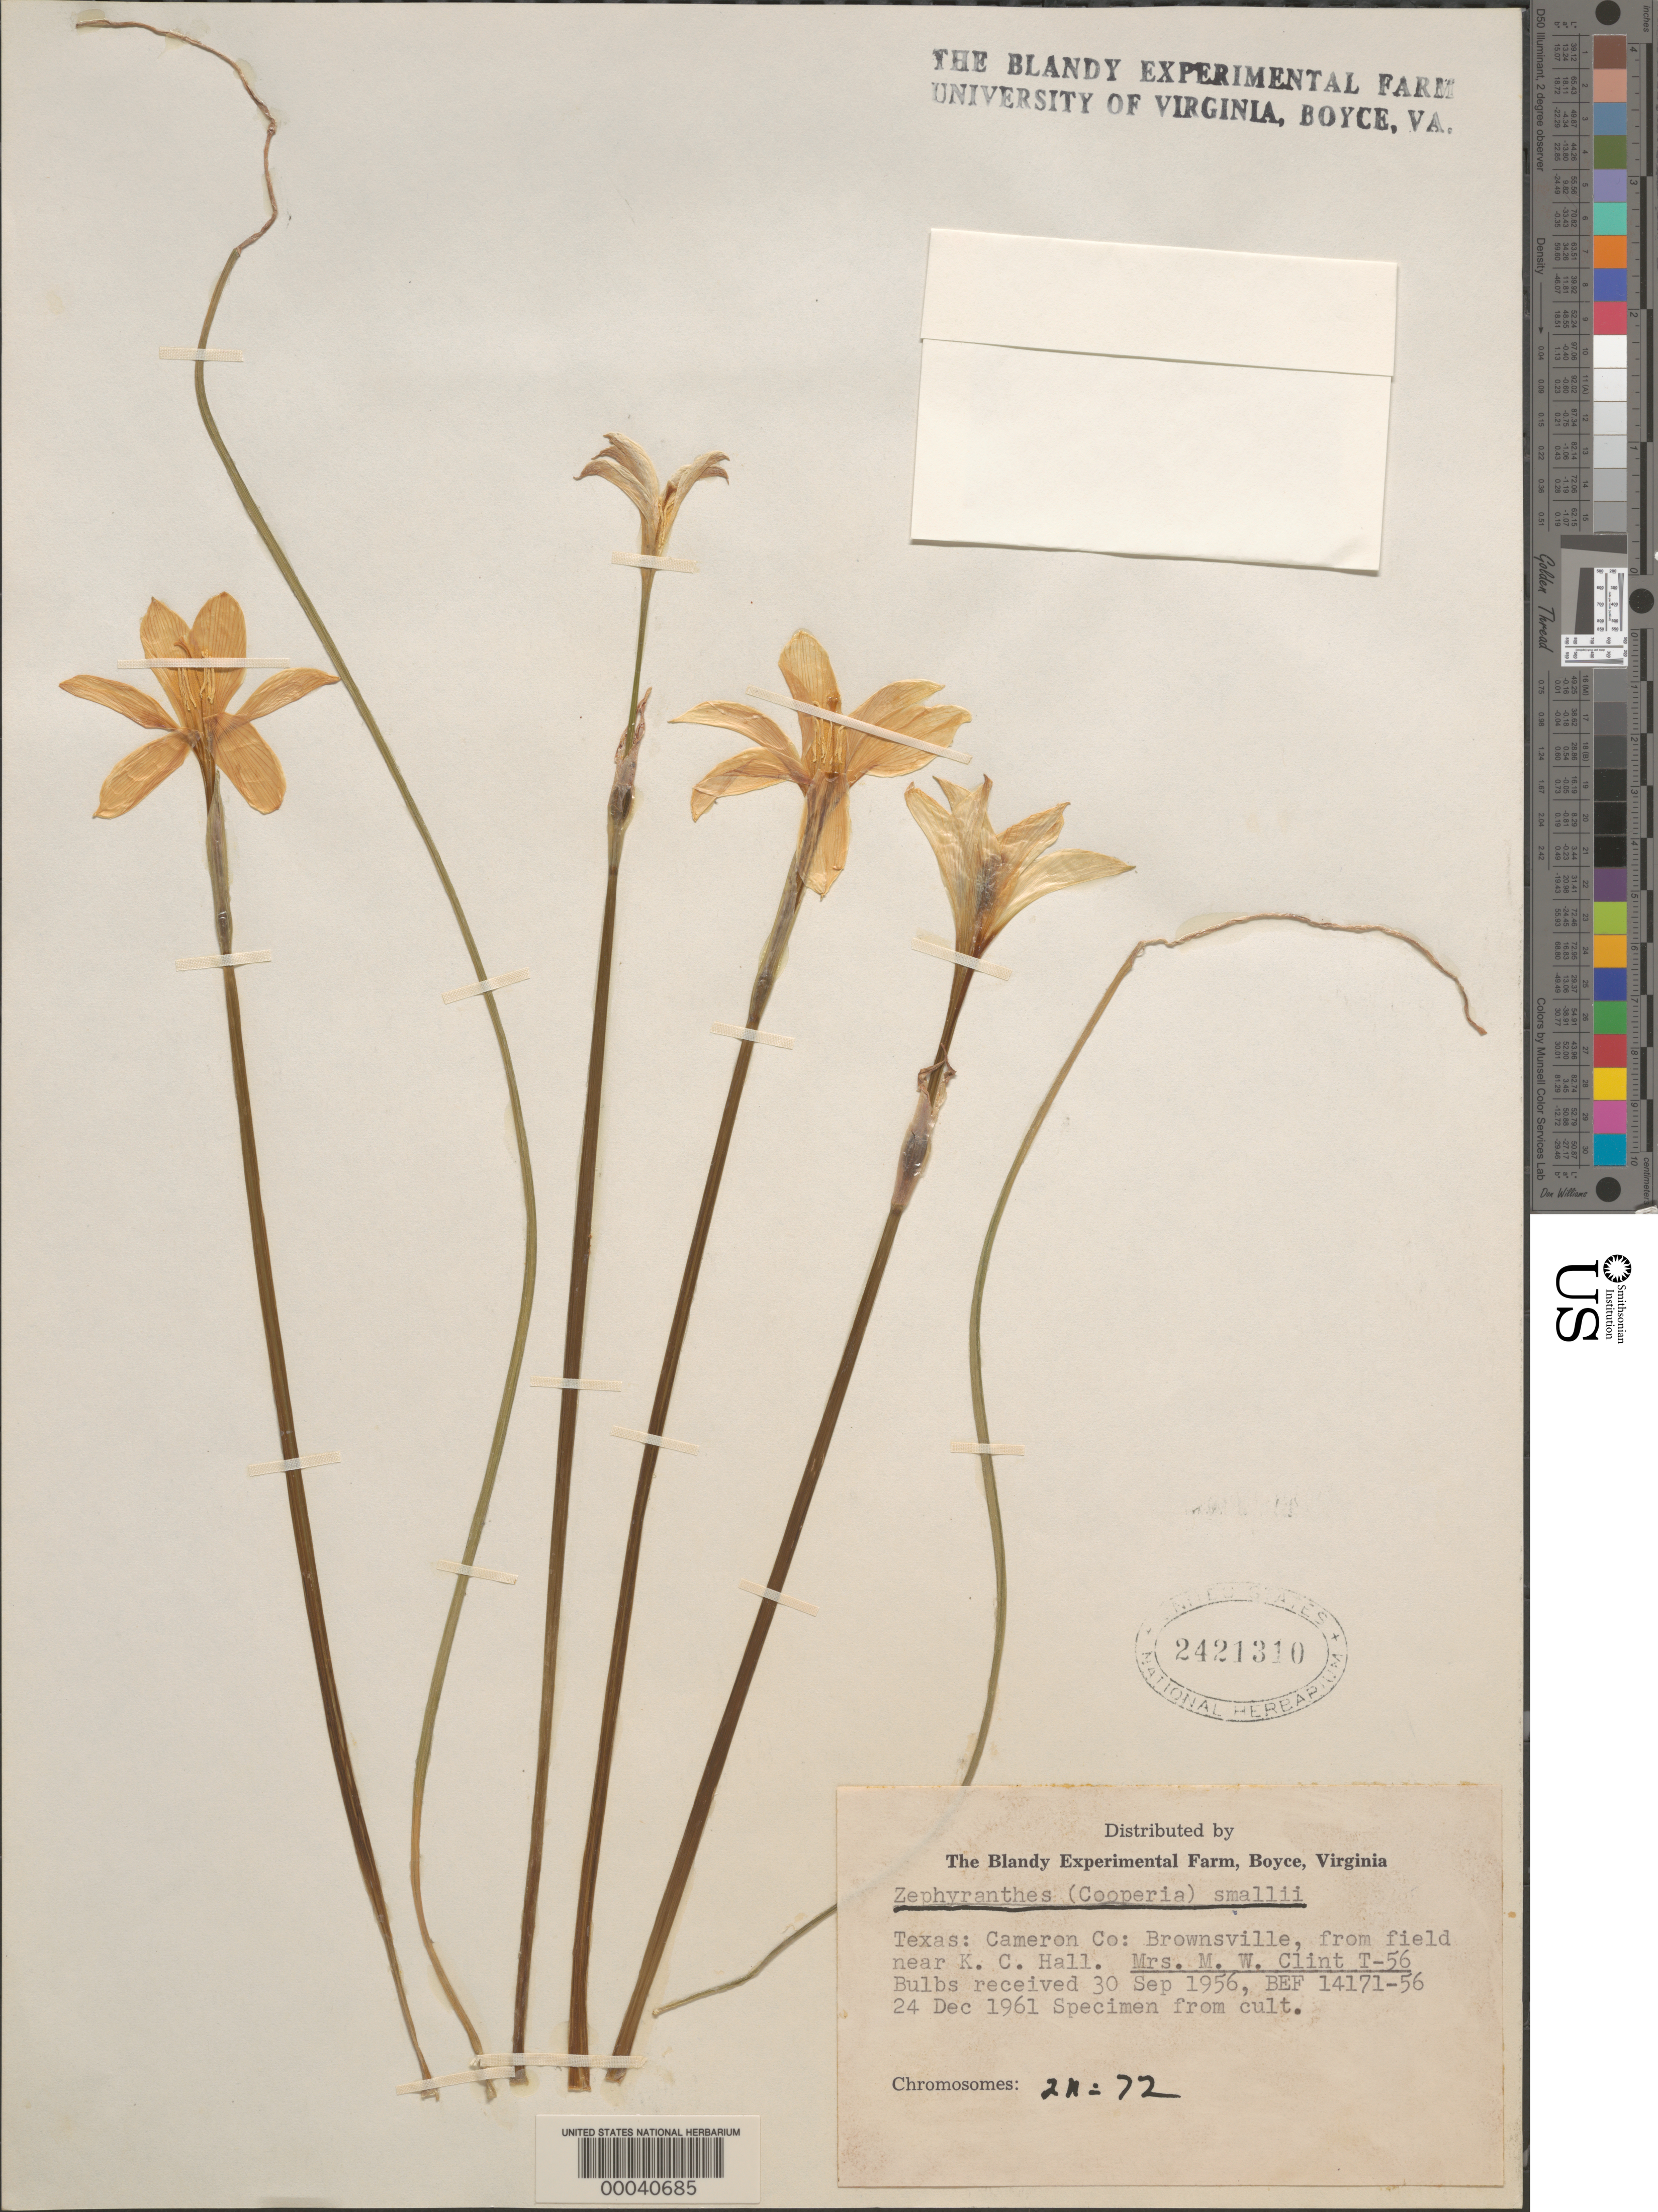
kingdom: Plantae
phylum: Tracheophyta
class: Liliopsida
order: Asparagales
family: Amaryllidaceae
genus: Zephyranthes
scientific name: Zephyranthes smallii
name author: (Alexander) Traub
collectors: M. Clint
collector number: T-56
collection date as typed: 1956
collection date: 1956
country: United States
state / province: Texas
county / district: Cameron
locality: Brownsville, field near k.c. hall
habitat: Field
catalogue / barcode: US 2421310